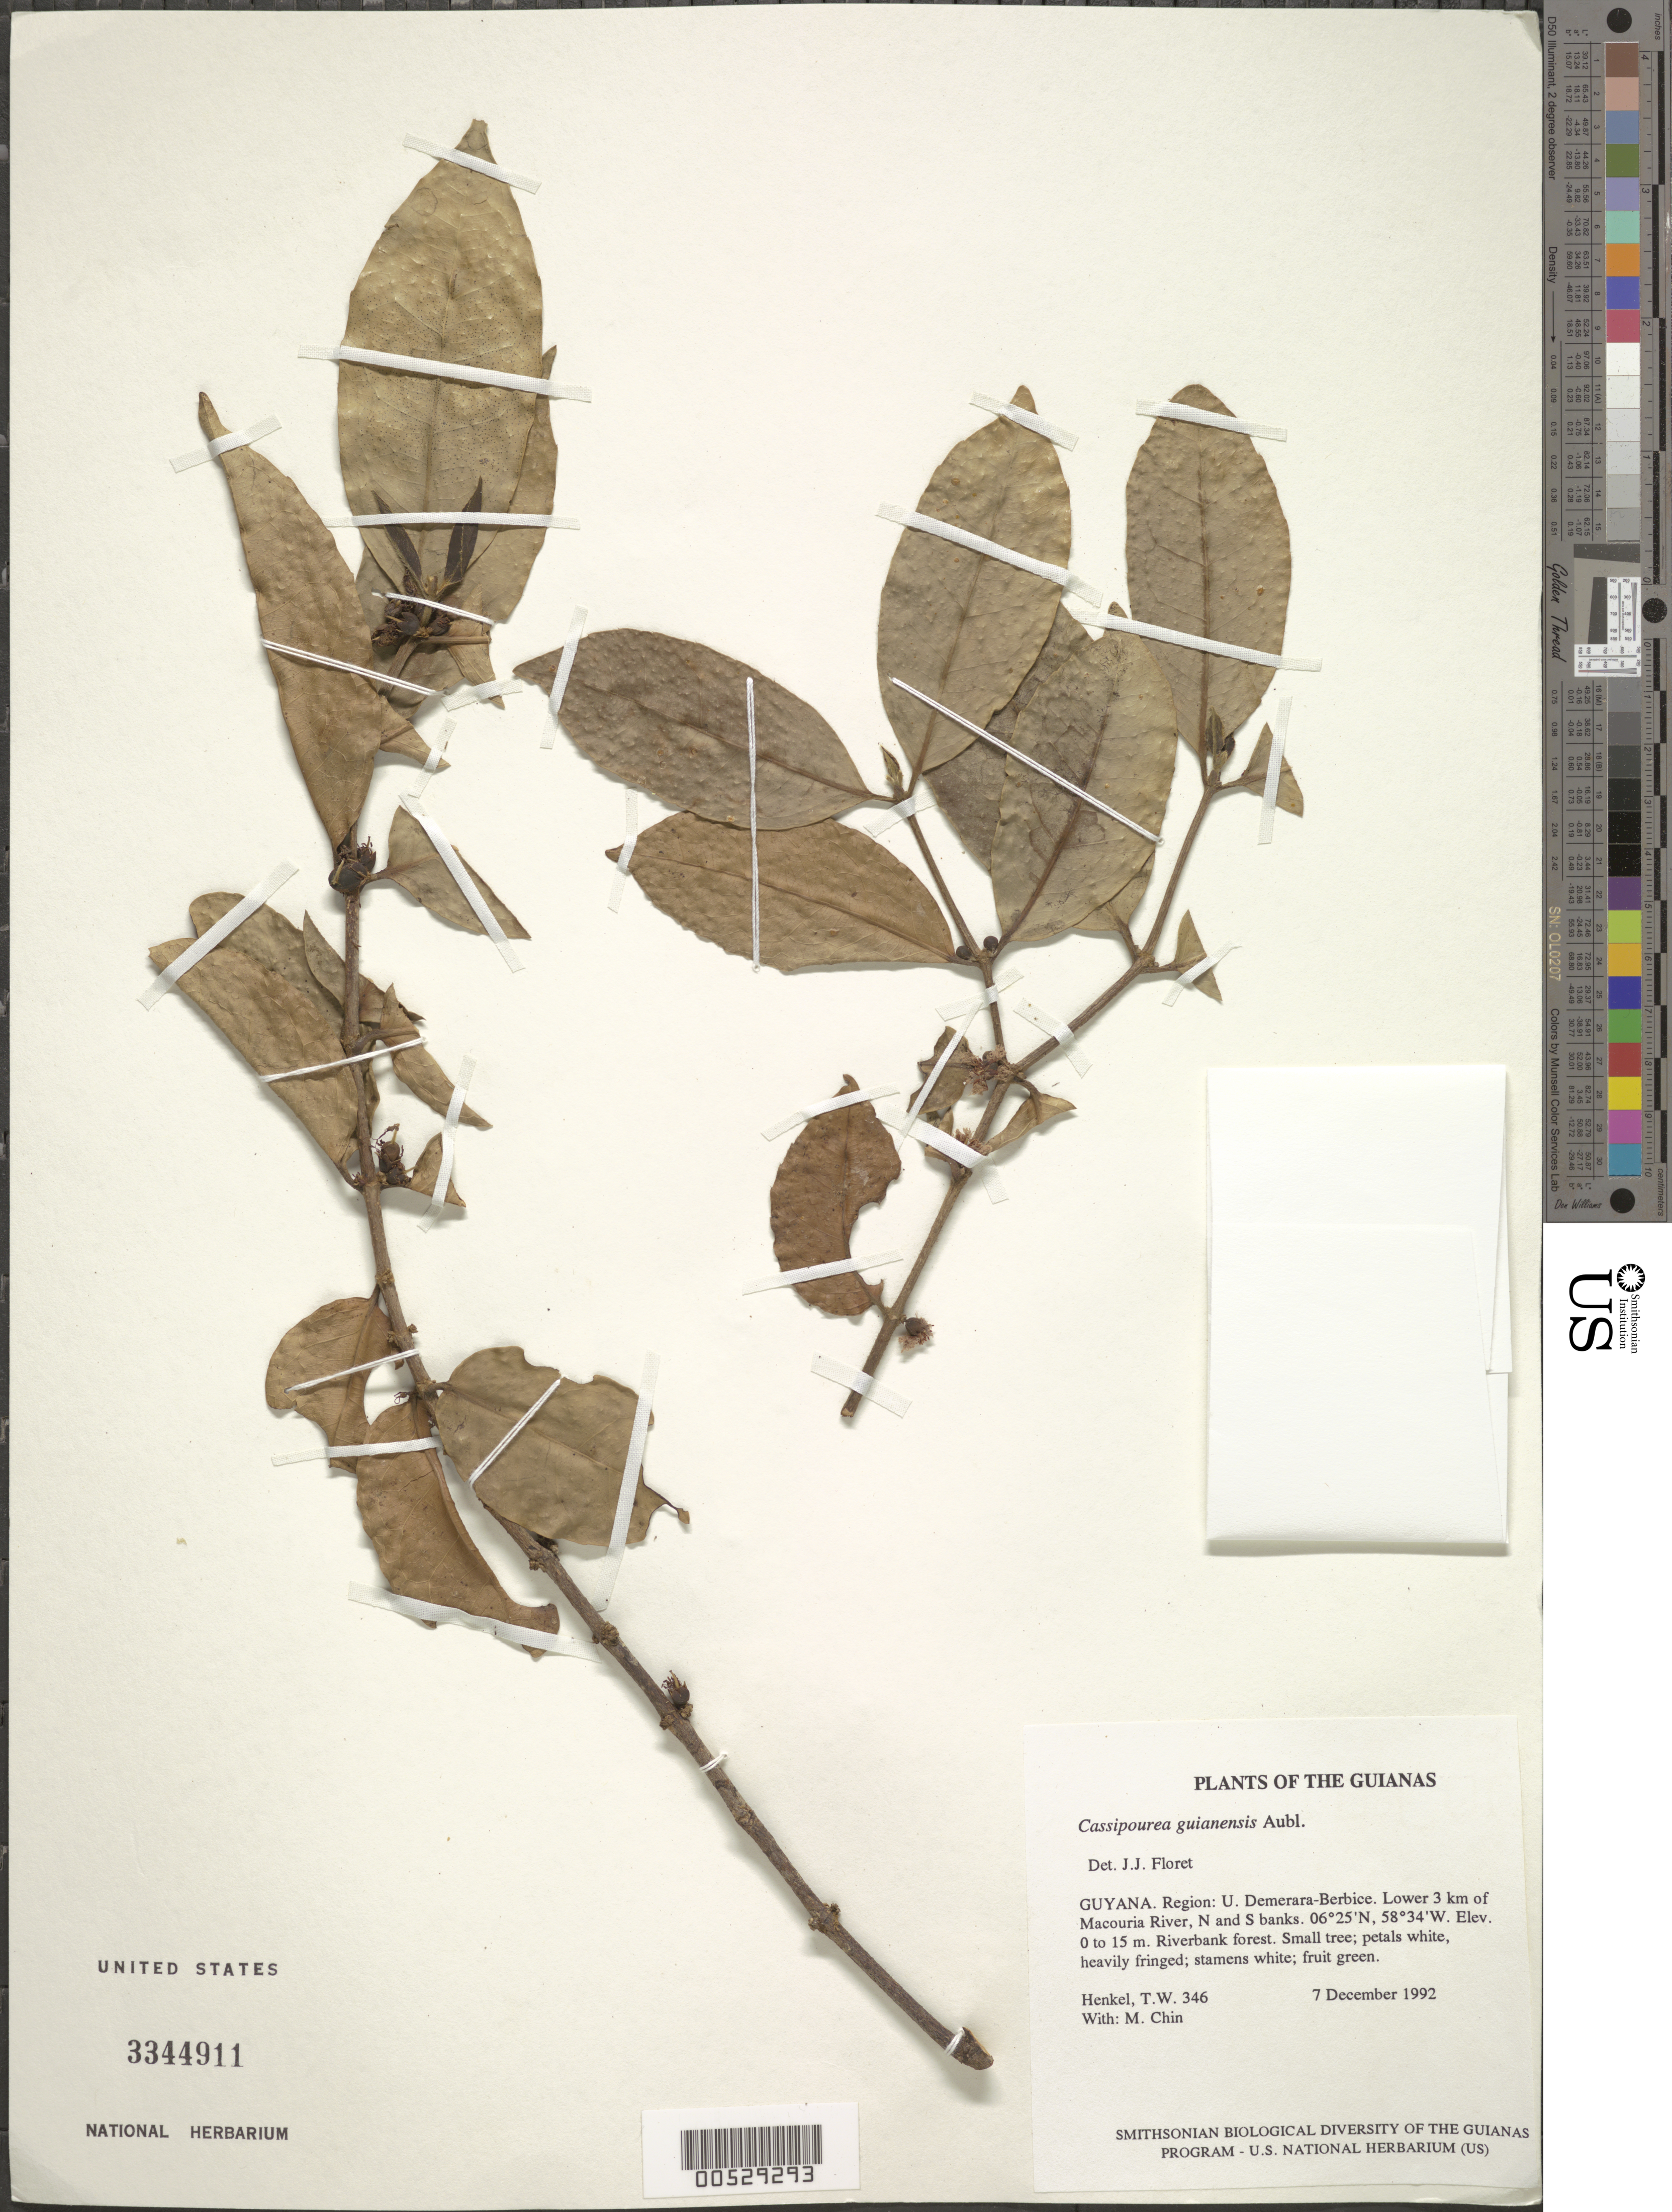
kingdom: Plantae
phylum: Tracheophyta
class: Magnoliopsida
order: Malpighiales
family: Rhizophoraceae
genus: Cassipourea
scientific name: Cassipourea guianensis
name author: Aubl.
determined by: Floret, J. J.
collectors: T. Henkel & M. Chin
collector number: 346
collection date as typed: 7 December 1992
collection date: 1992-12-07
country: Guyana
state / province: U. Demerara-Berbice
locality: Lower 3 km of Macouria River, N and S banks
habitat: Riverbank forest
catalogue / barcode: US 3344911